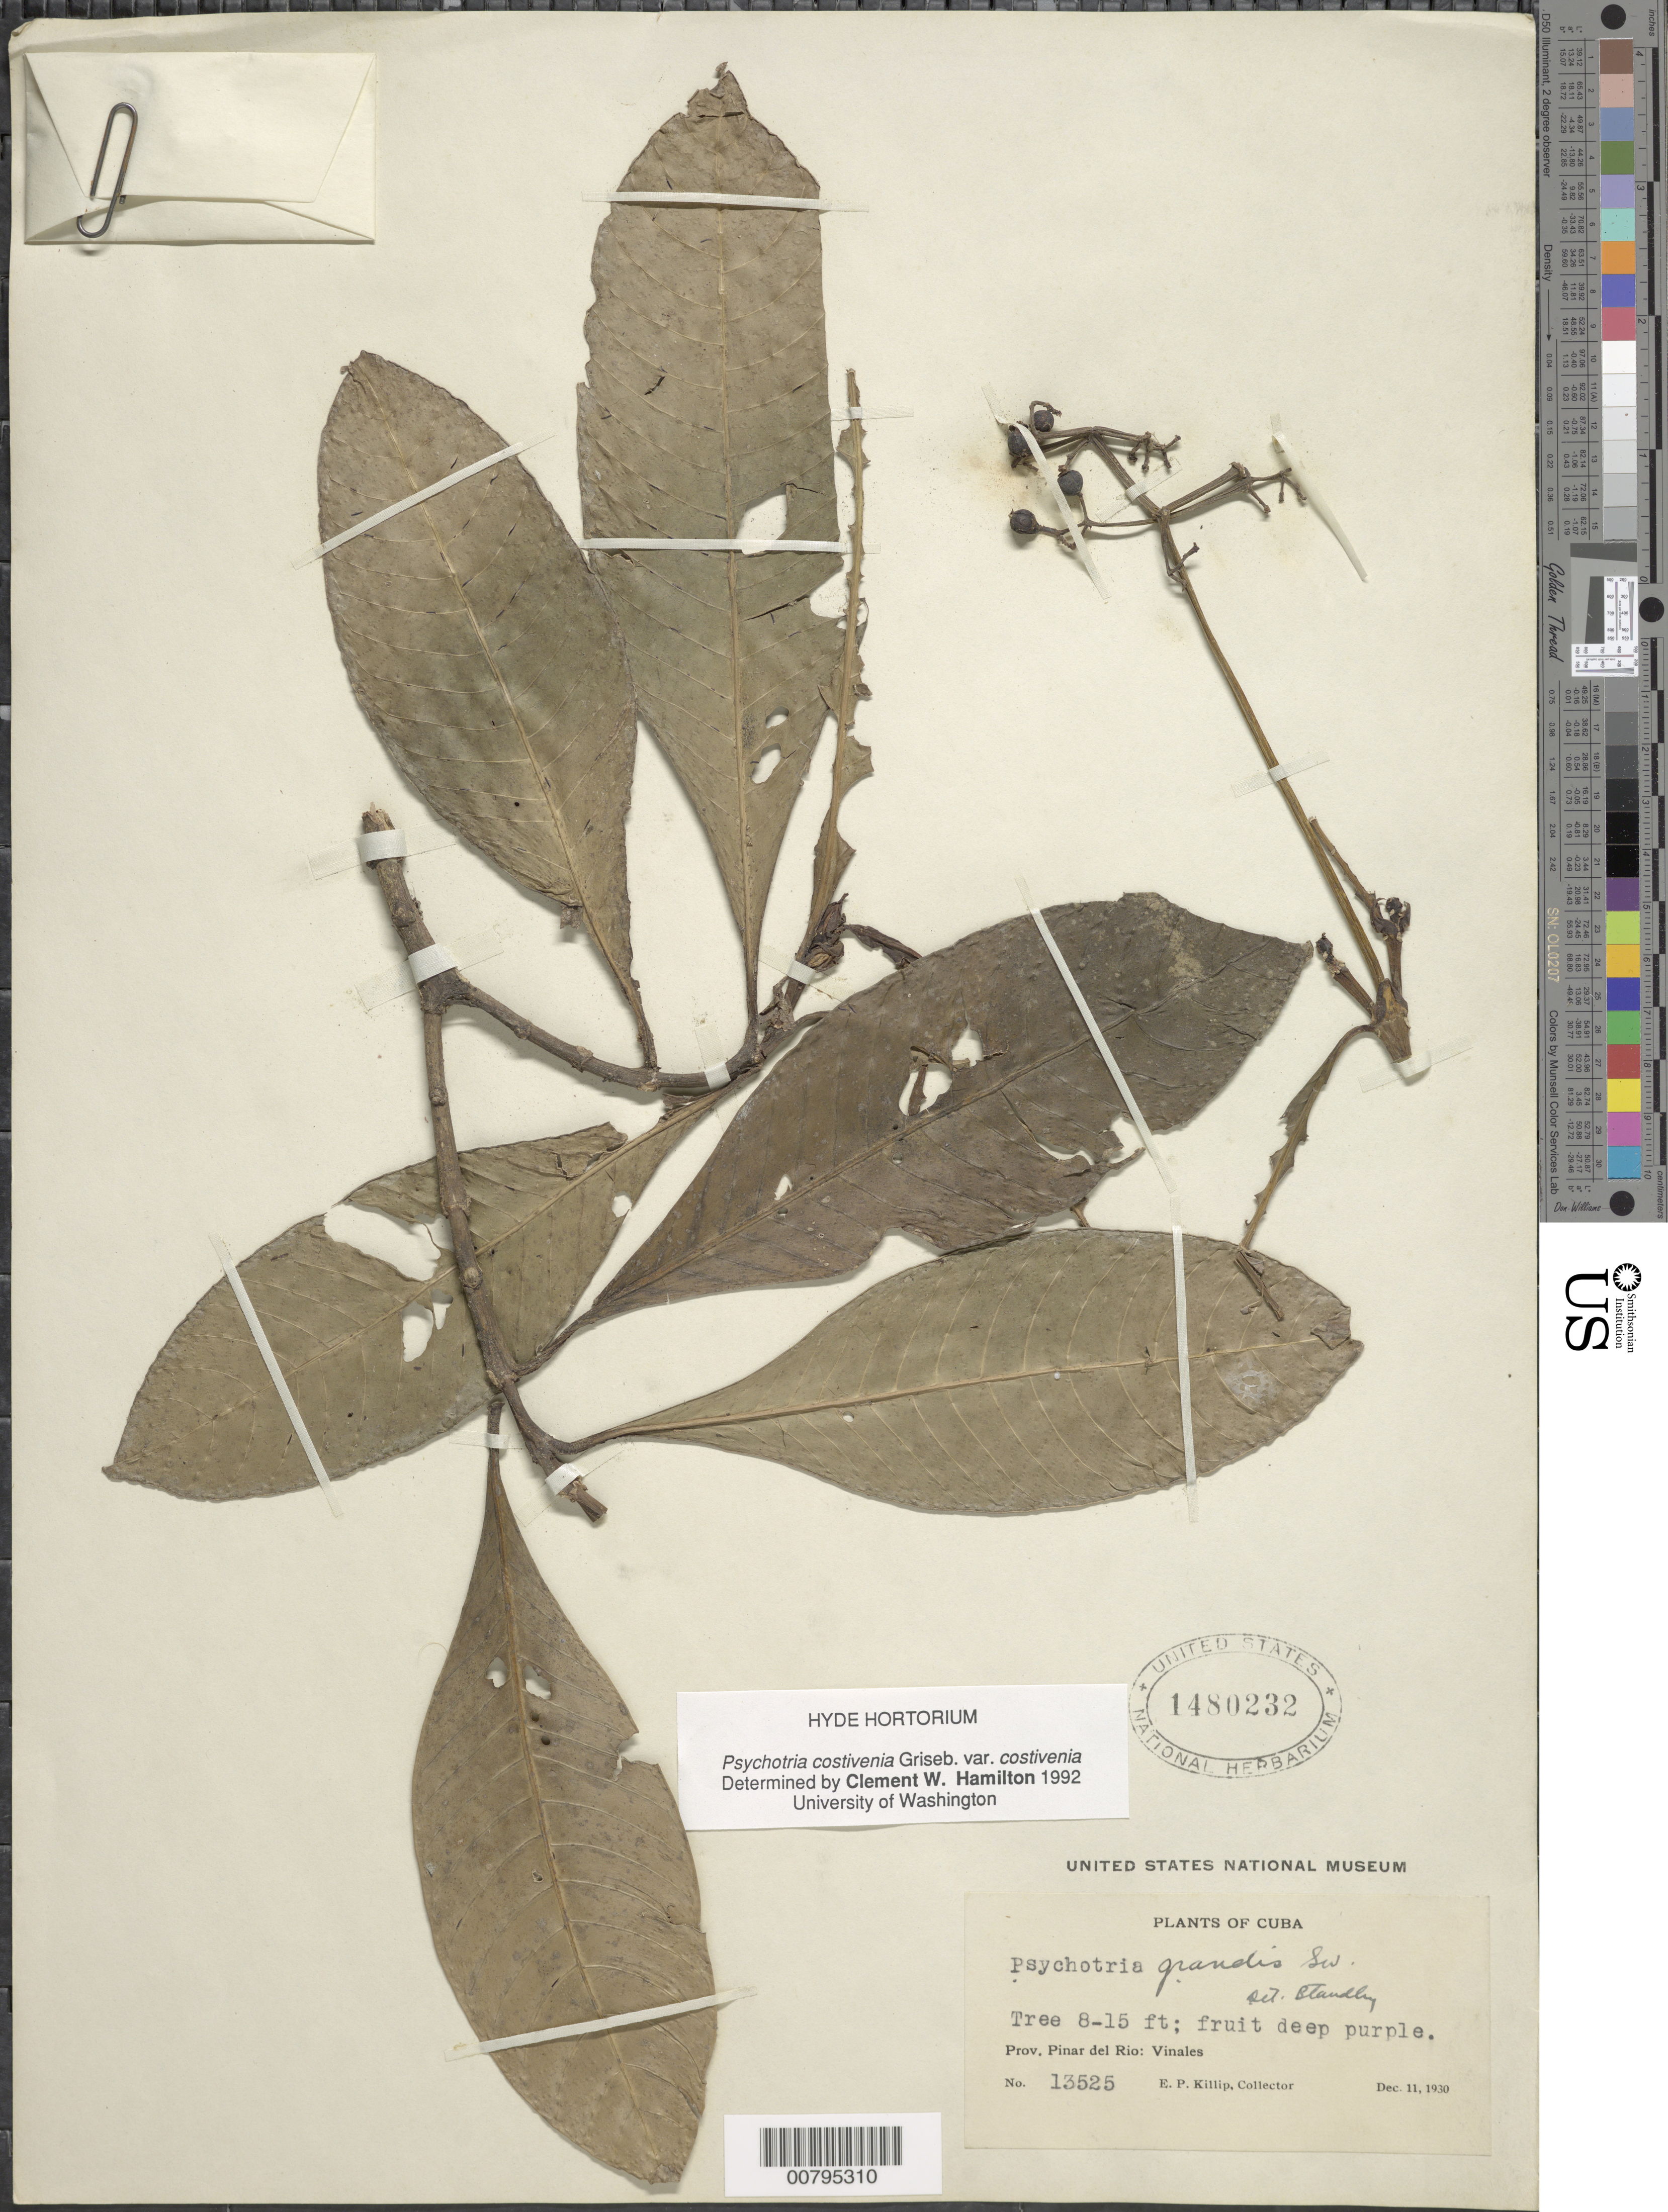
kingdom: Plantae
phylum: Tracheophyta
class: Magnoliopsida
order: Gentianales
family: Rubiaceae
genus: Psychotria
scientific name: Psychotria costivenia var. costivenia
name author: Griseb.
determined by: Hamilton, C. W.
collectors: E. P. Killip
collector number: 13525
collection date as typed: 11 Dec 1930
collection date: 1930-12-11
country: Cuba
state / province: Pinar del Río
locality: Vinales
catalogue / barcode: US 1480232